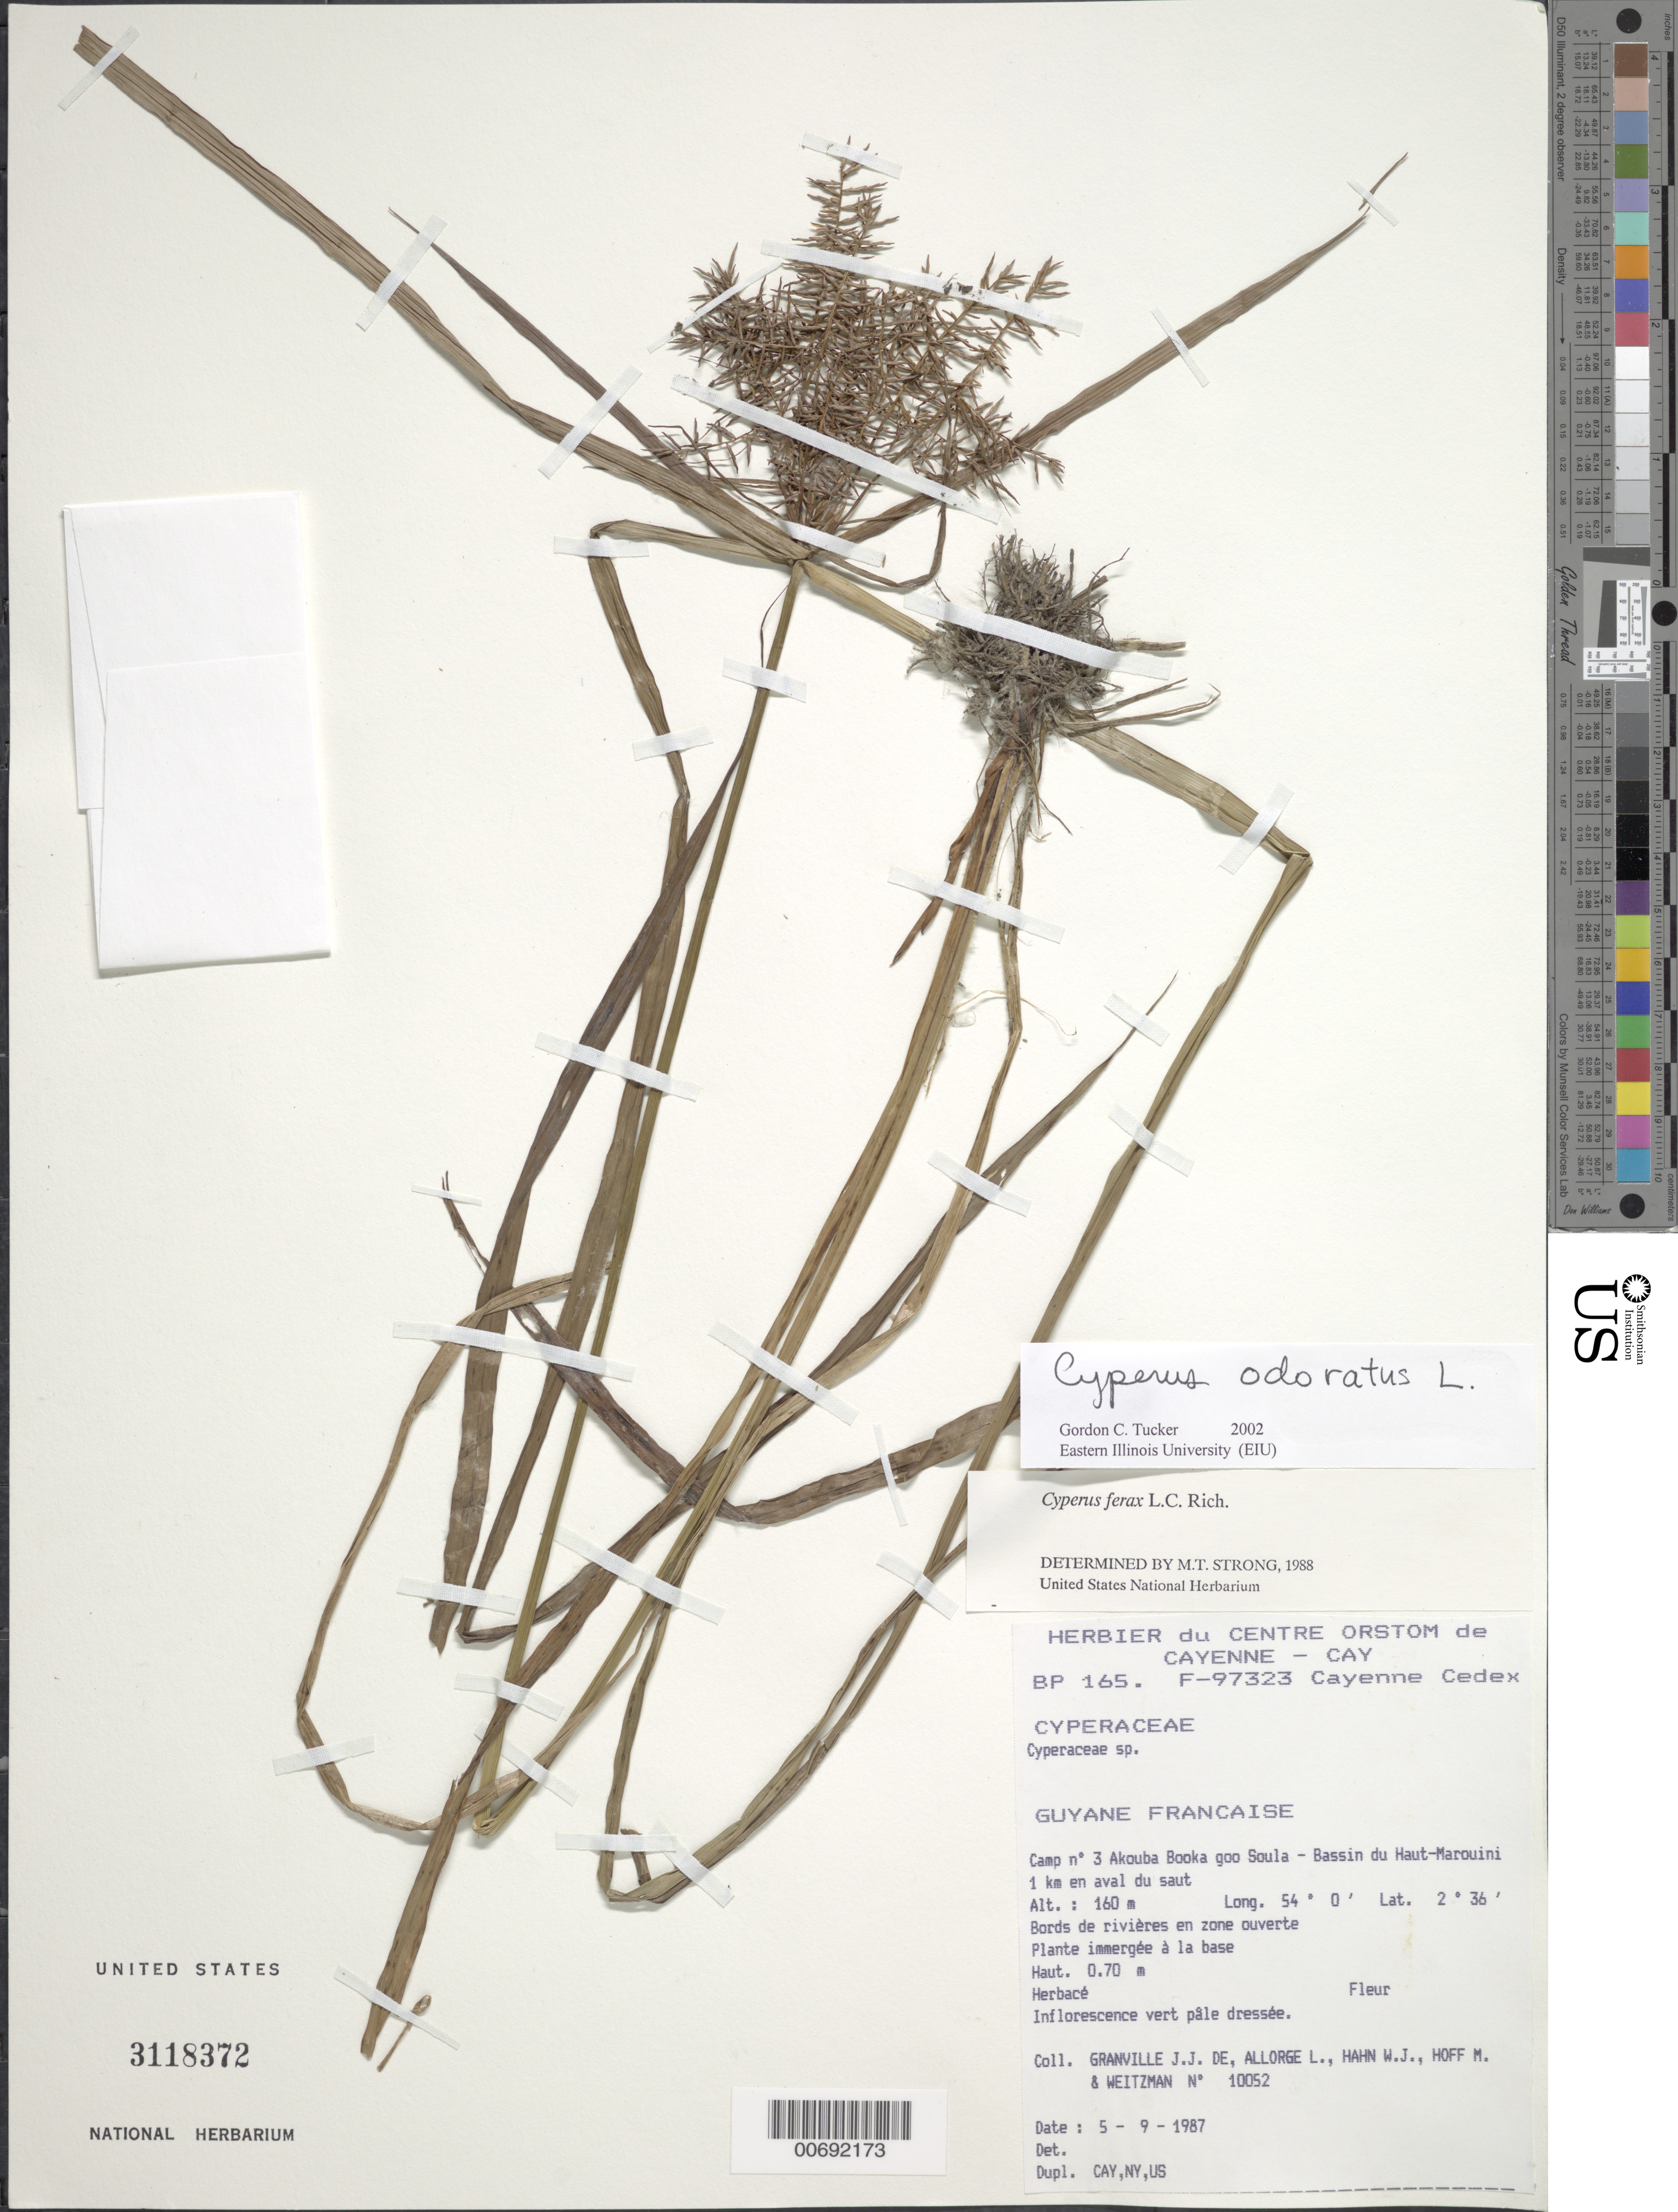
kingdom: Plantae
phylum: Tracheophyta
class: Liliopsida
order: Poales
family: Cyperaceae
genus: Cyperus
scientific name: Cyperus odoratus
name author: L.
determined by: Tucker, G. C.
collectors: J.-J. de Granville, L. Allorge, W. J. Hahn, M. Hoff & A. L. Weitzman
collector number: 10052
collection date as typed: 5-Sep-87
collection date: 1987-09-05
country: French Guiana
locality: Akouba Booka goo Soula, Camp #3, Bassin du Haut Marouini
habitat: Along river, open area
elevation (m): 160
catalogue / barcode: US 3118372